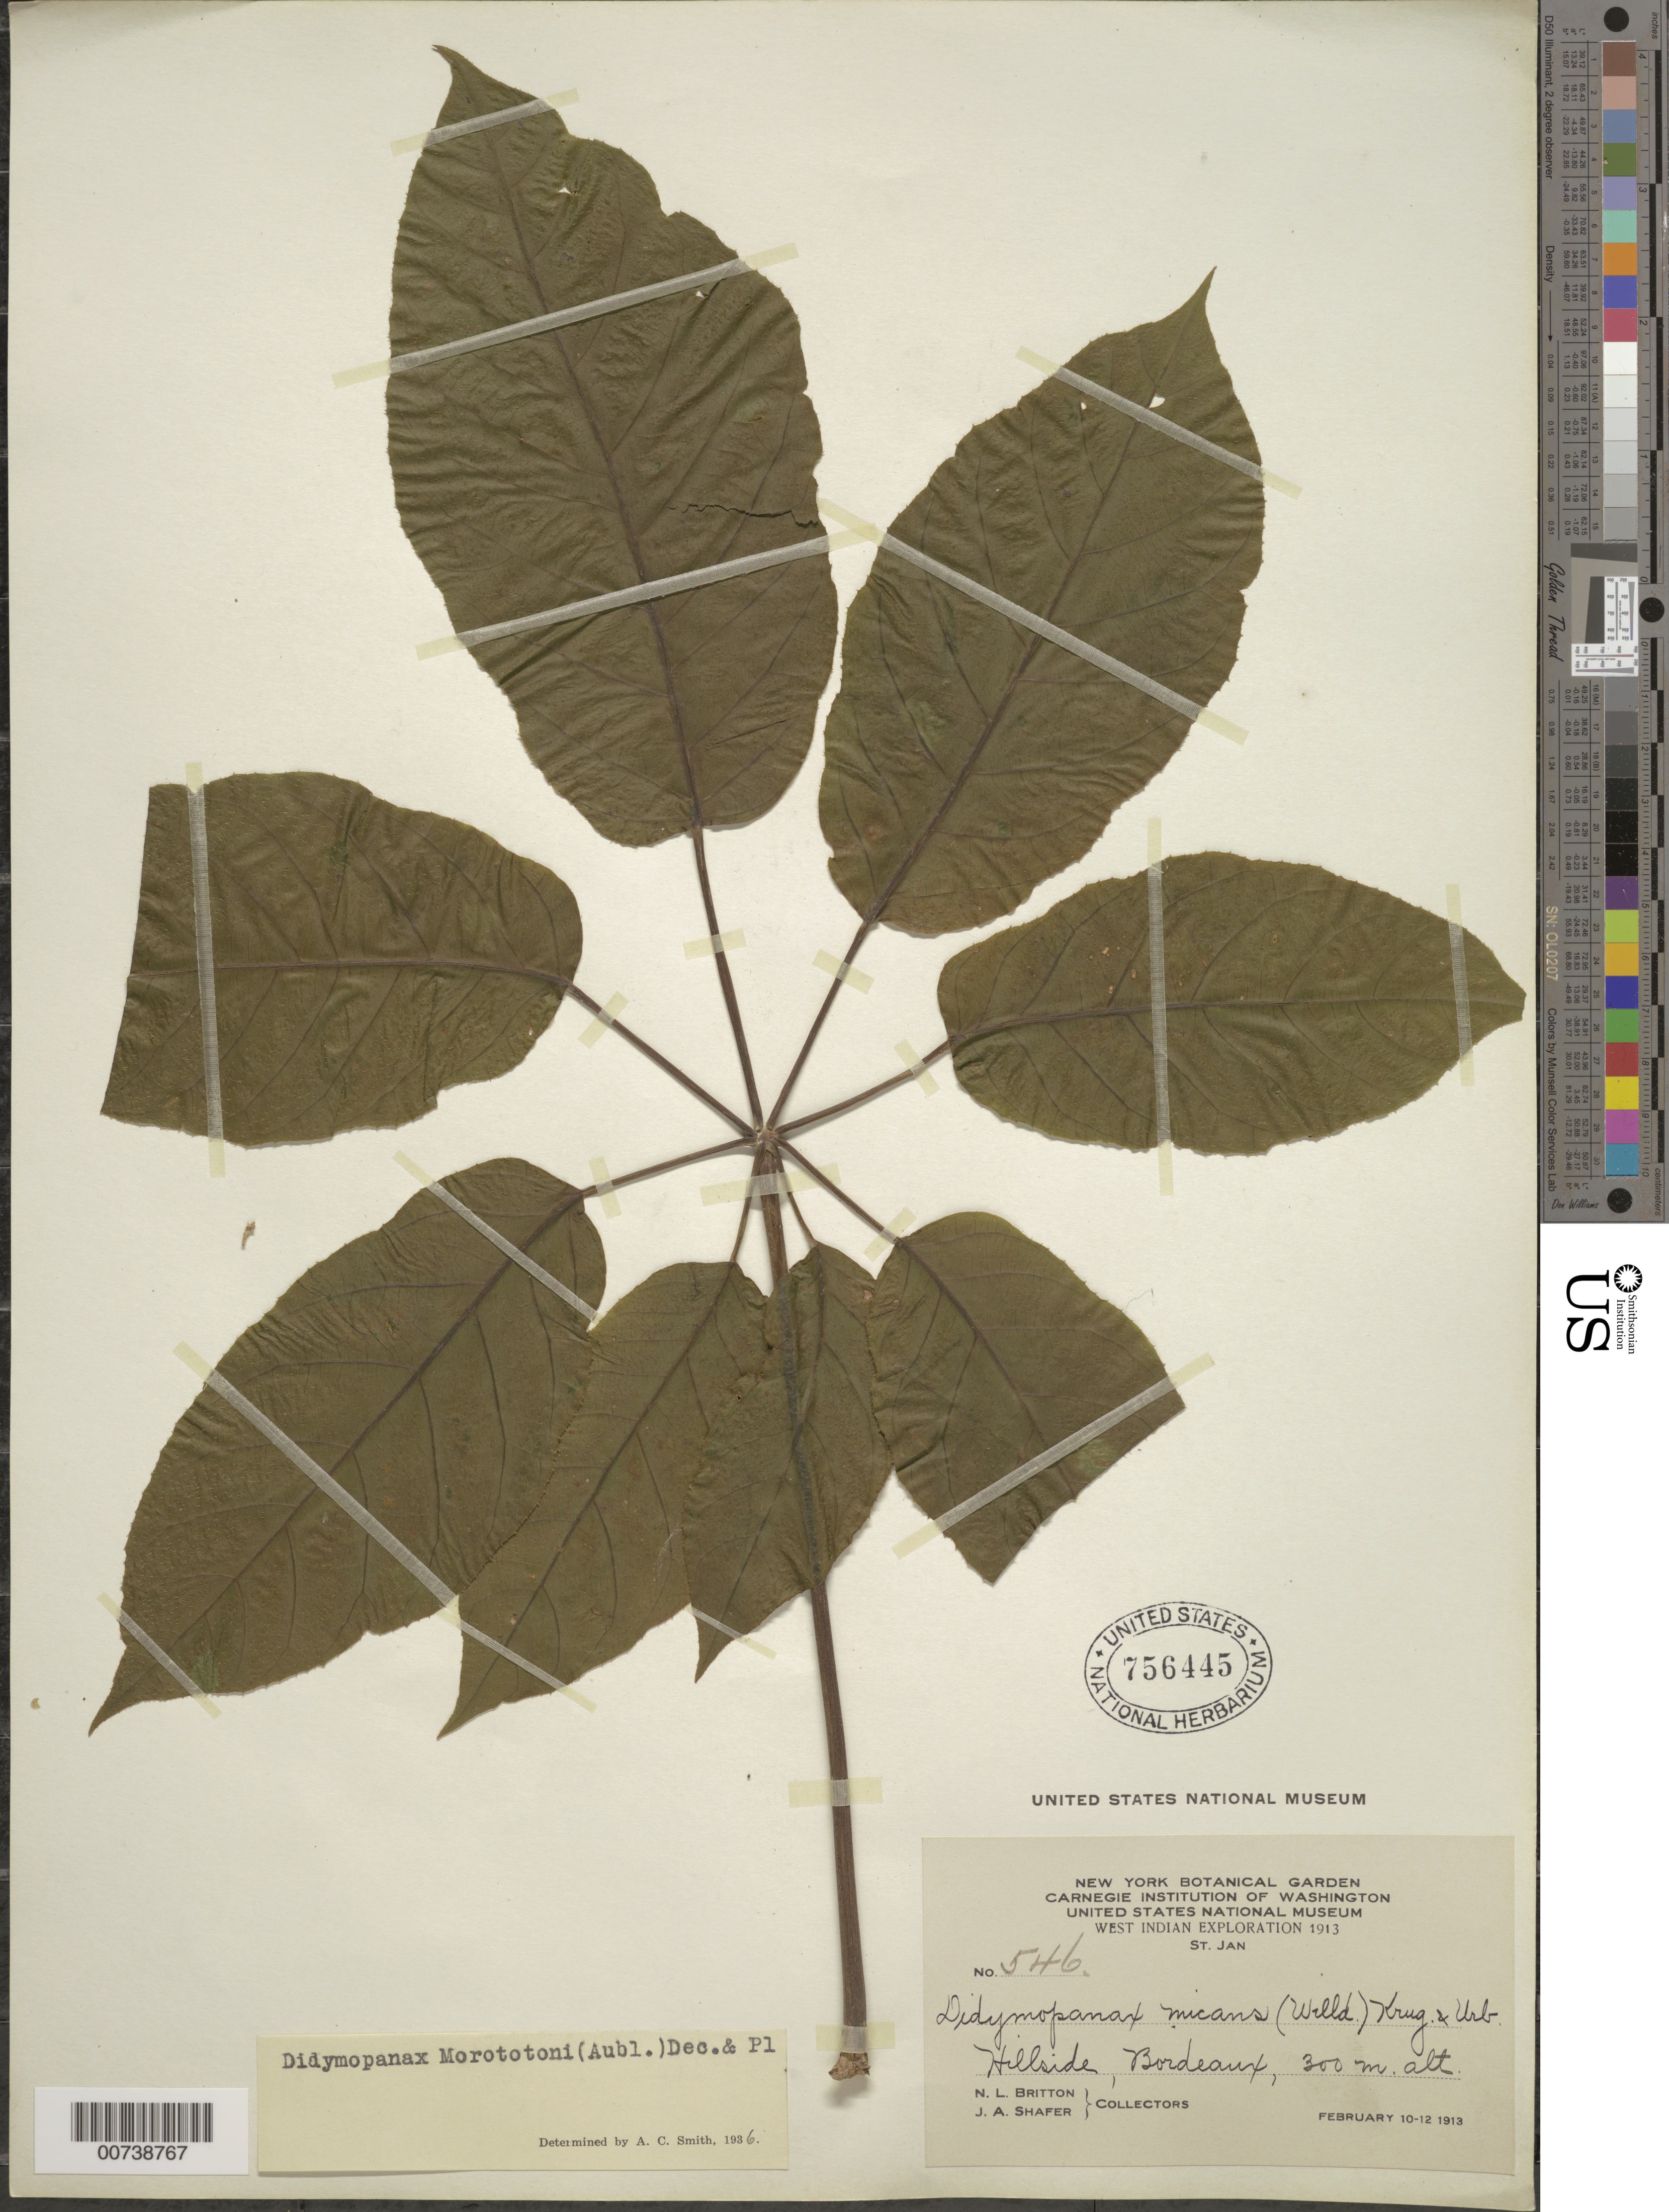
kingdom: Plantae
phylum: Tracheophyta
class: Magnoliopsida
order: Apiales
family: Araliaceae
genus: Schefflera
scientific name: Schefflera morototoni (Aubl.) Maguire, Steyerm. & Frodin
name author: (Aubl.) Maguire et al.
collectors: N. Britton & J. A. Shafer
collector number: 546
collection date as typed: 10 Feb 1913 to 12 Feb 1913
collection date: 1913-02-10/1913-02-12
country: U.S. Virgin Islands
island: St. John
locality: Bordeaux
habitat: Hillside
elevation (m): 300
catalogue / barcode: US 756445